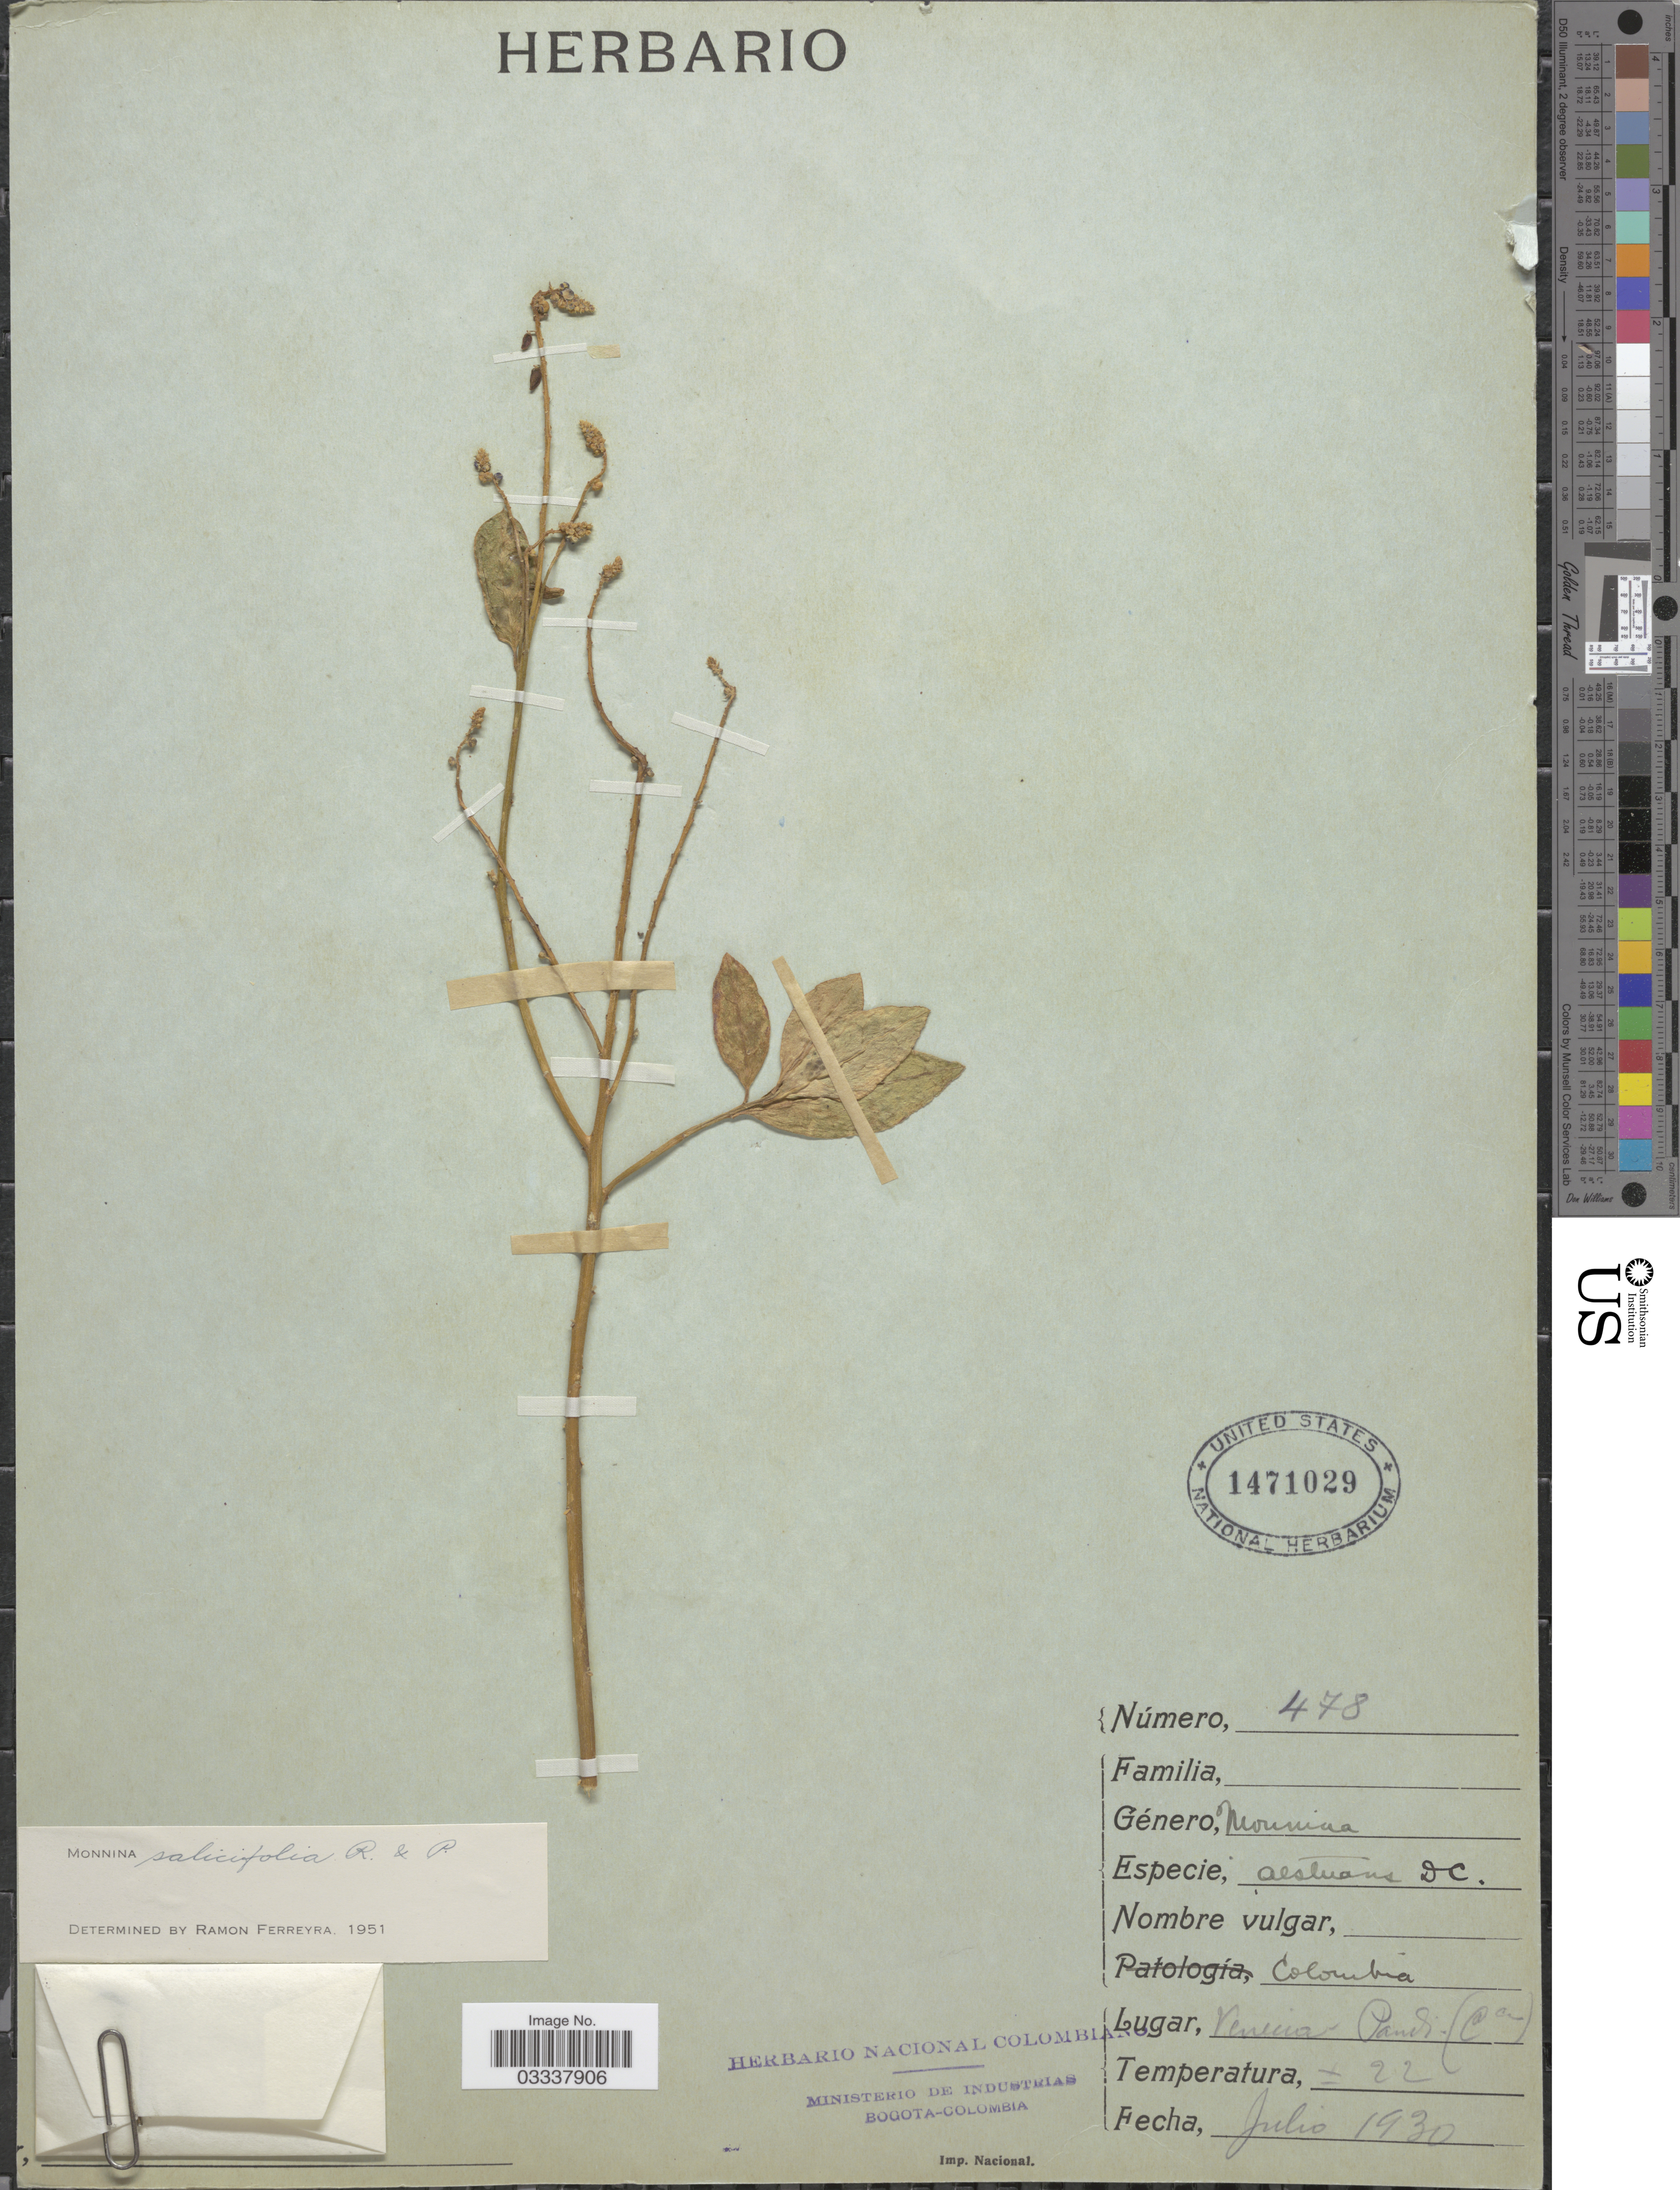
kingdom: Plantae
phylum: Tracheophyta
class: Magnoliopsida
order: Fabales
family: Polygalaceae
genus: Monnina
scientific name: Monnina salicifolia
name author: Ruiz & Pav.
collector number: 478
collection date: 1930-07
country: Colombia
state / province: Cundinamarca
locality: Venecia-Pandi.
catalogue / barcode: US 1471029